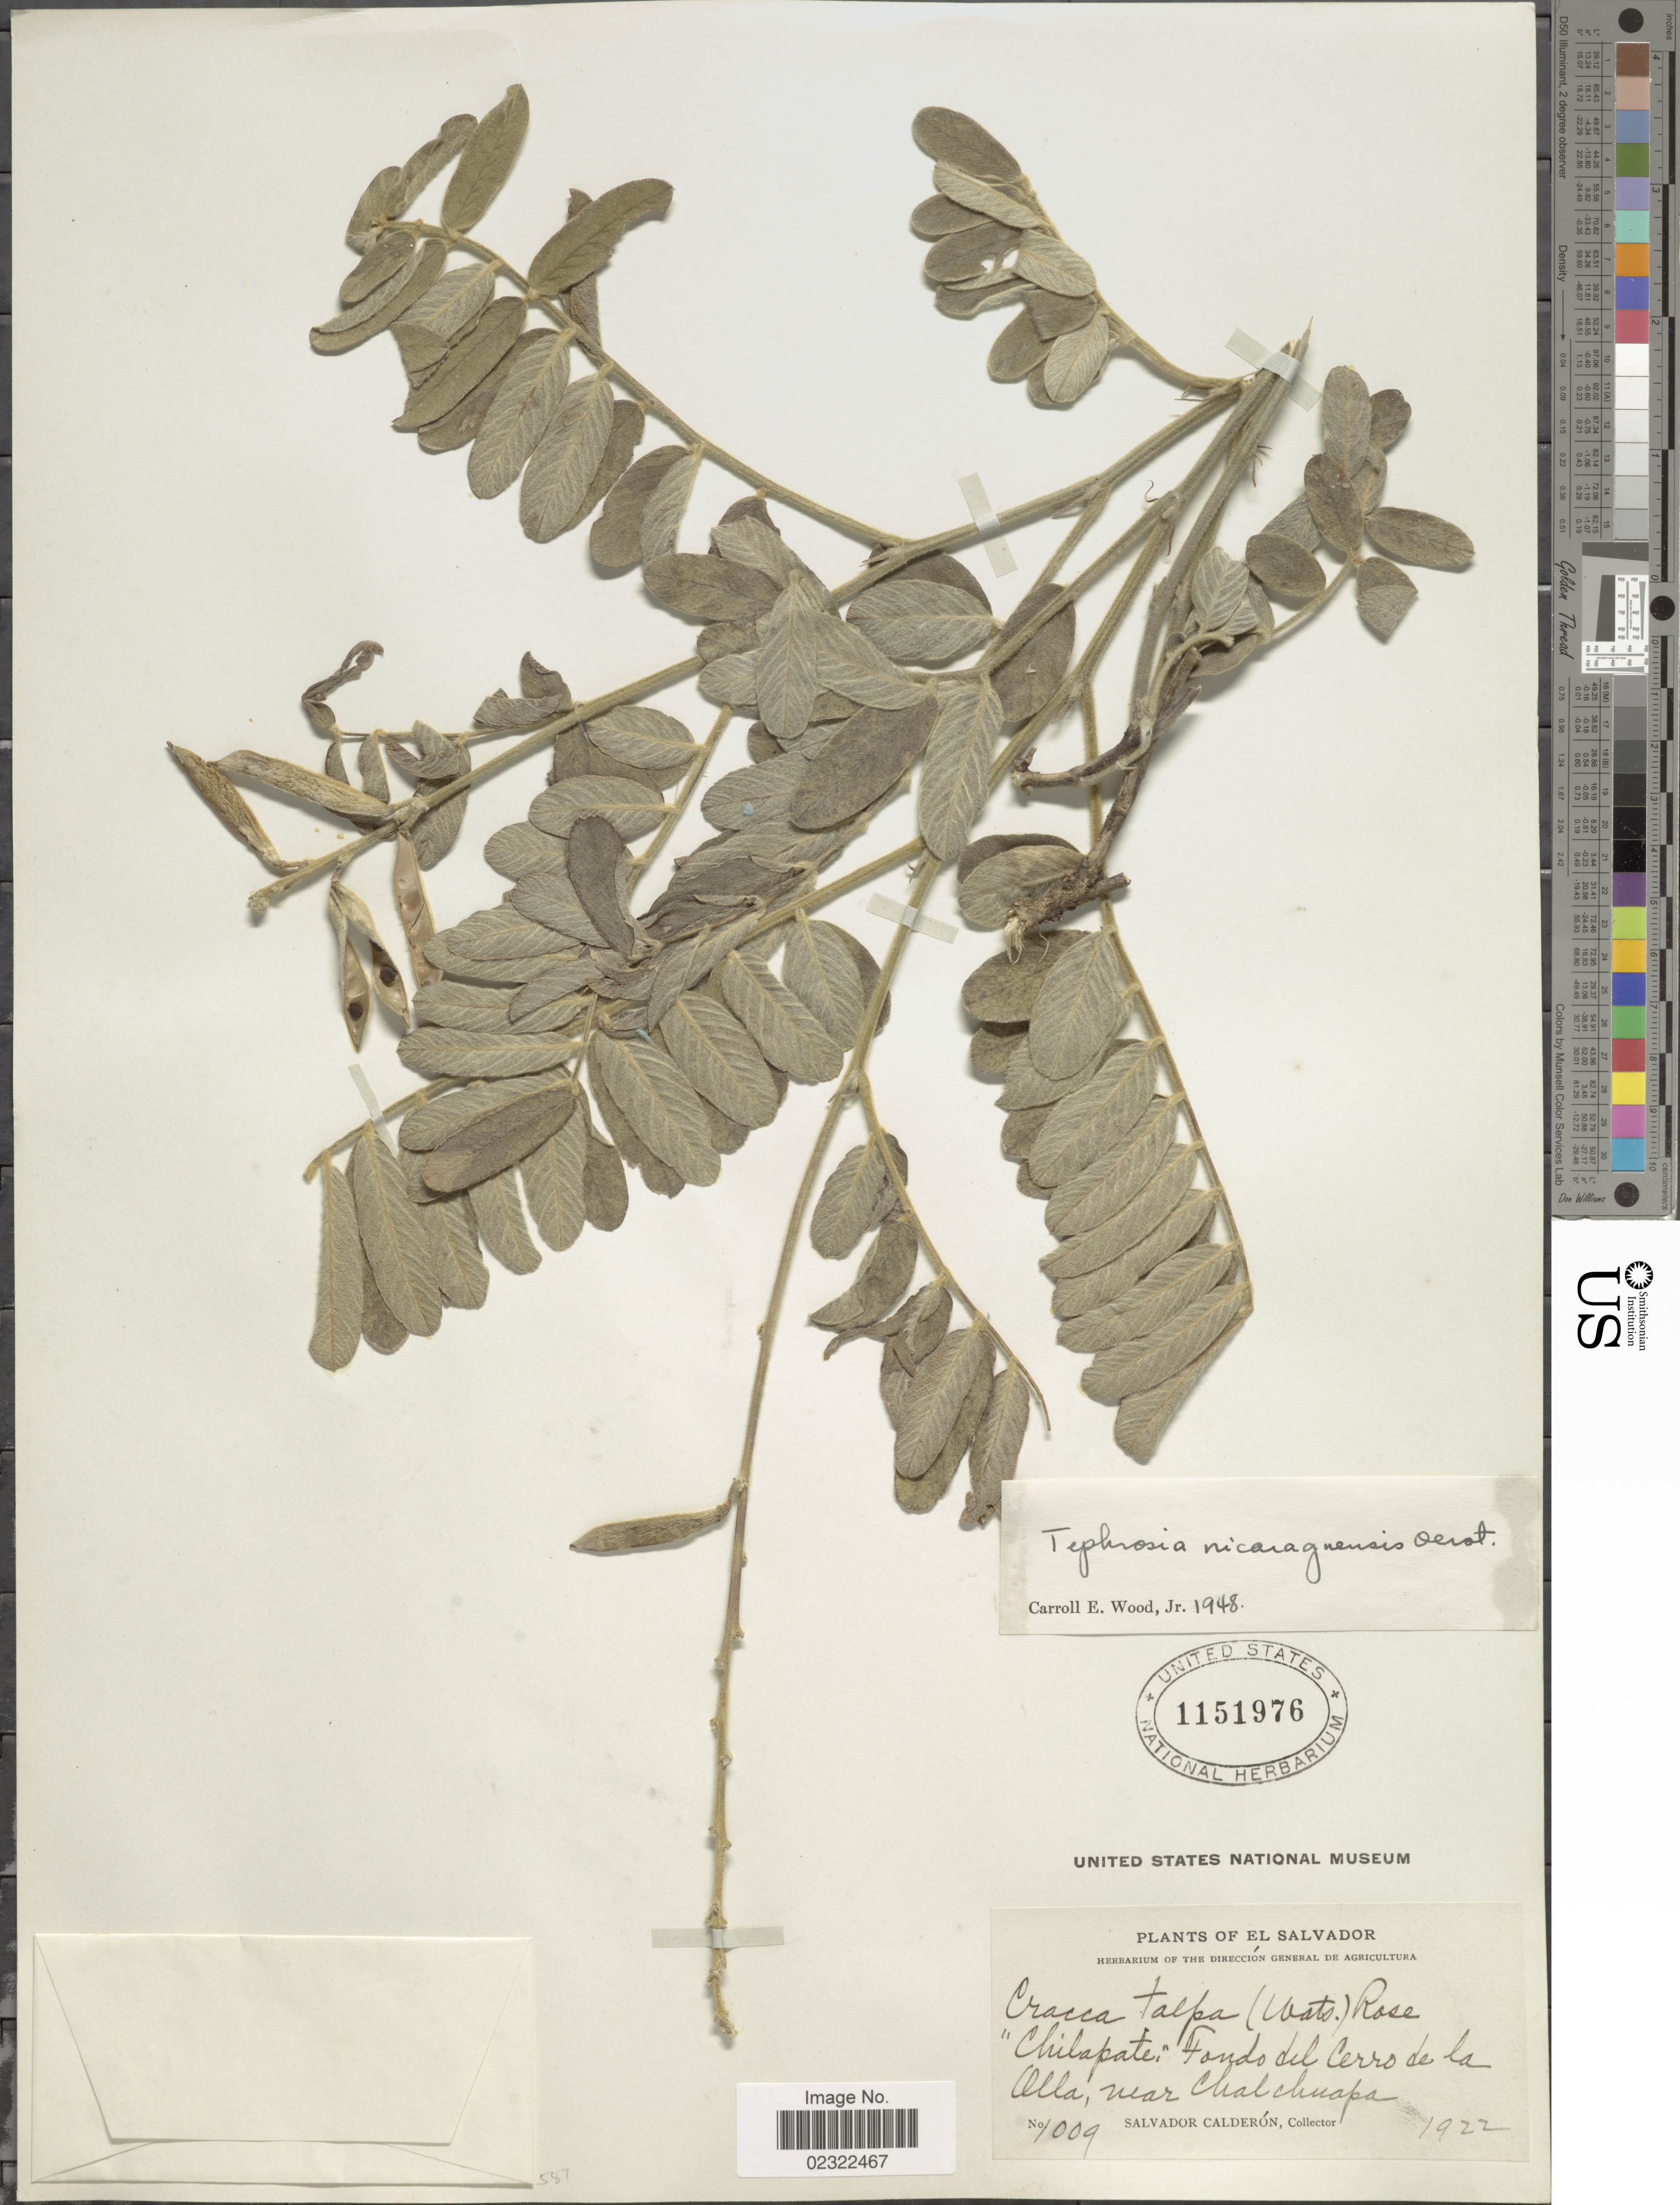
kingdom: Plantae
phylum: Tracheophyta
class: Magnoliopsida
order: Fabales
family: Fabaceae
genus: Tephrosia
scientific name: Tephrosia nicaraguensis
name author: Oerst.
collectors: S. Calderón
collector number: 1009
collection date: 1922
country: El Salvador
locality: El Salvador, Alla near Chalchuapa.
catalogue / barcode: US 1151976